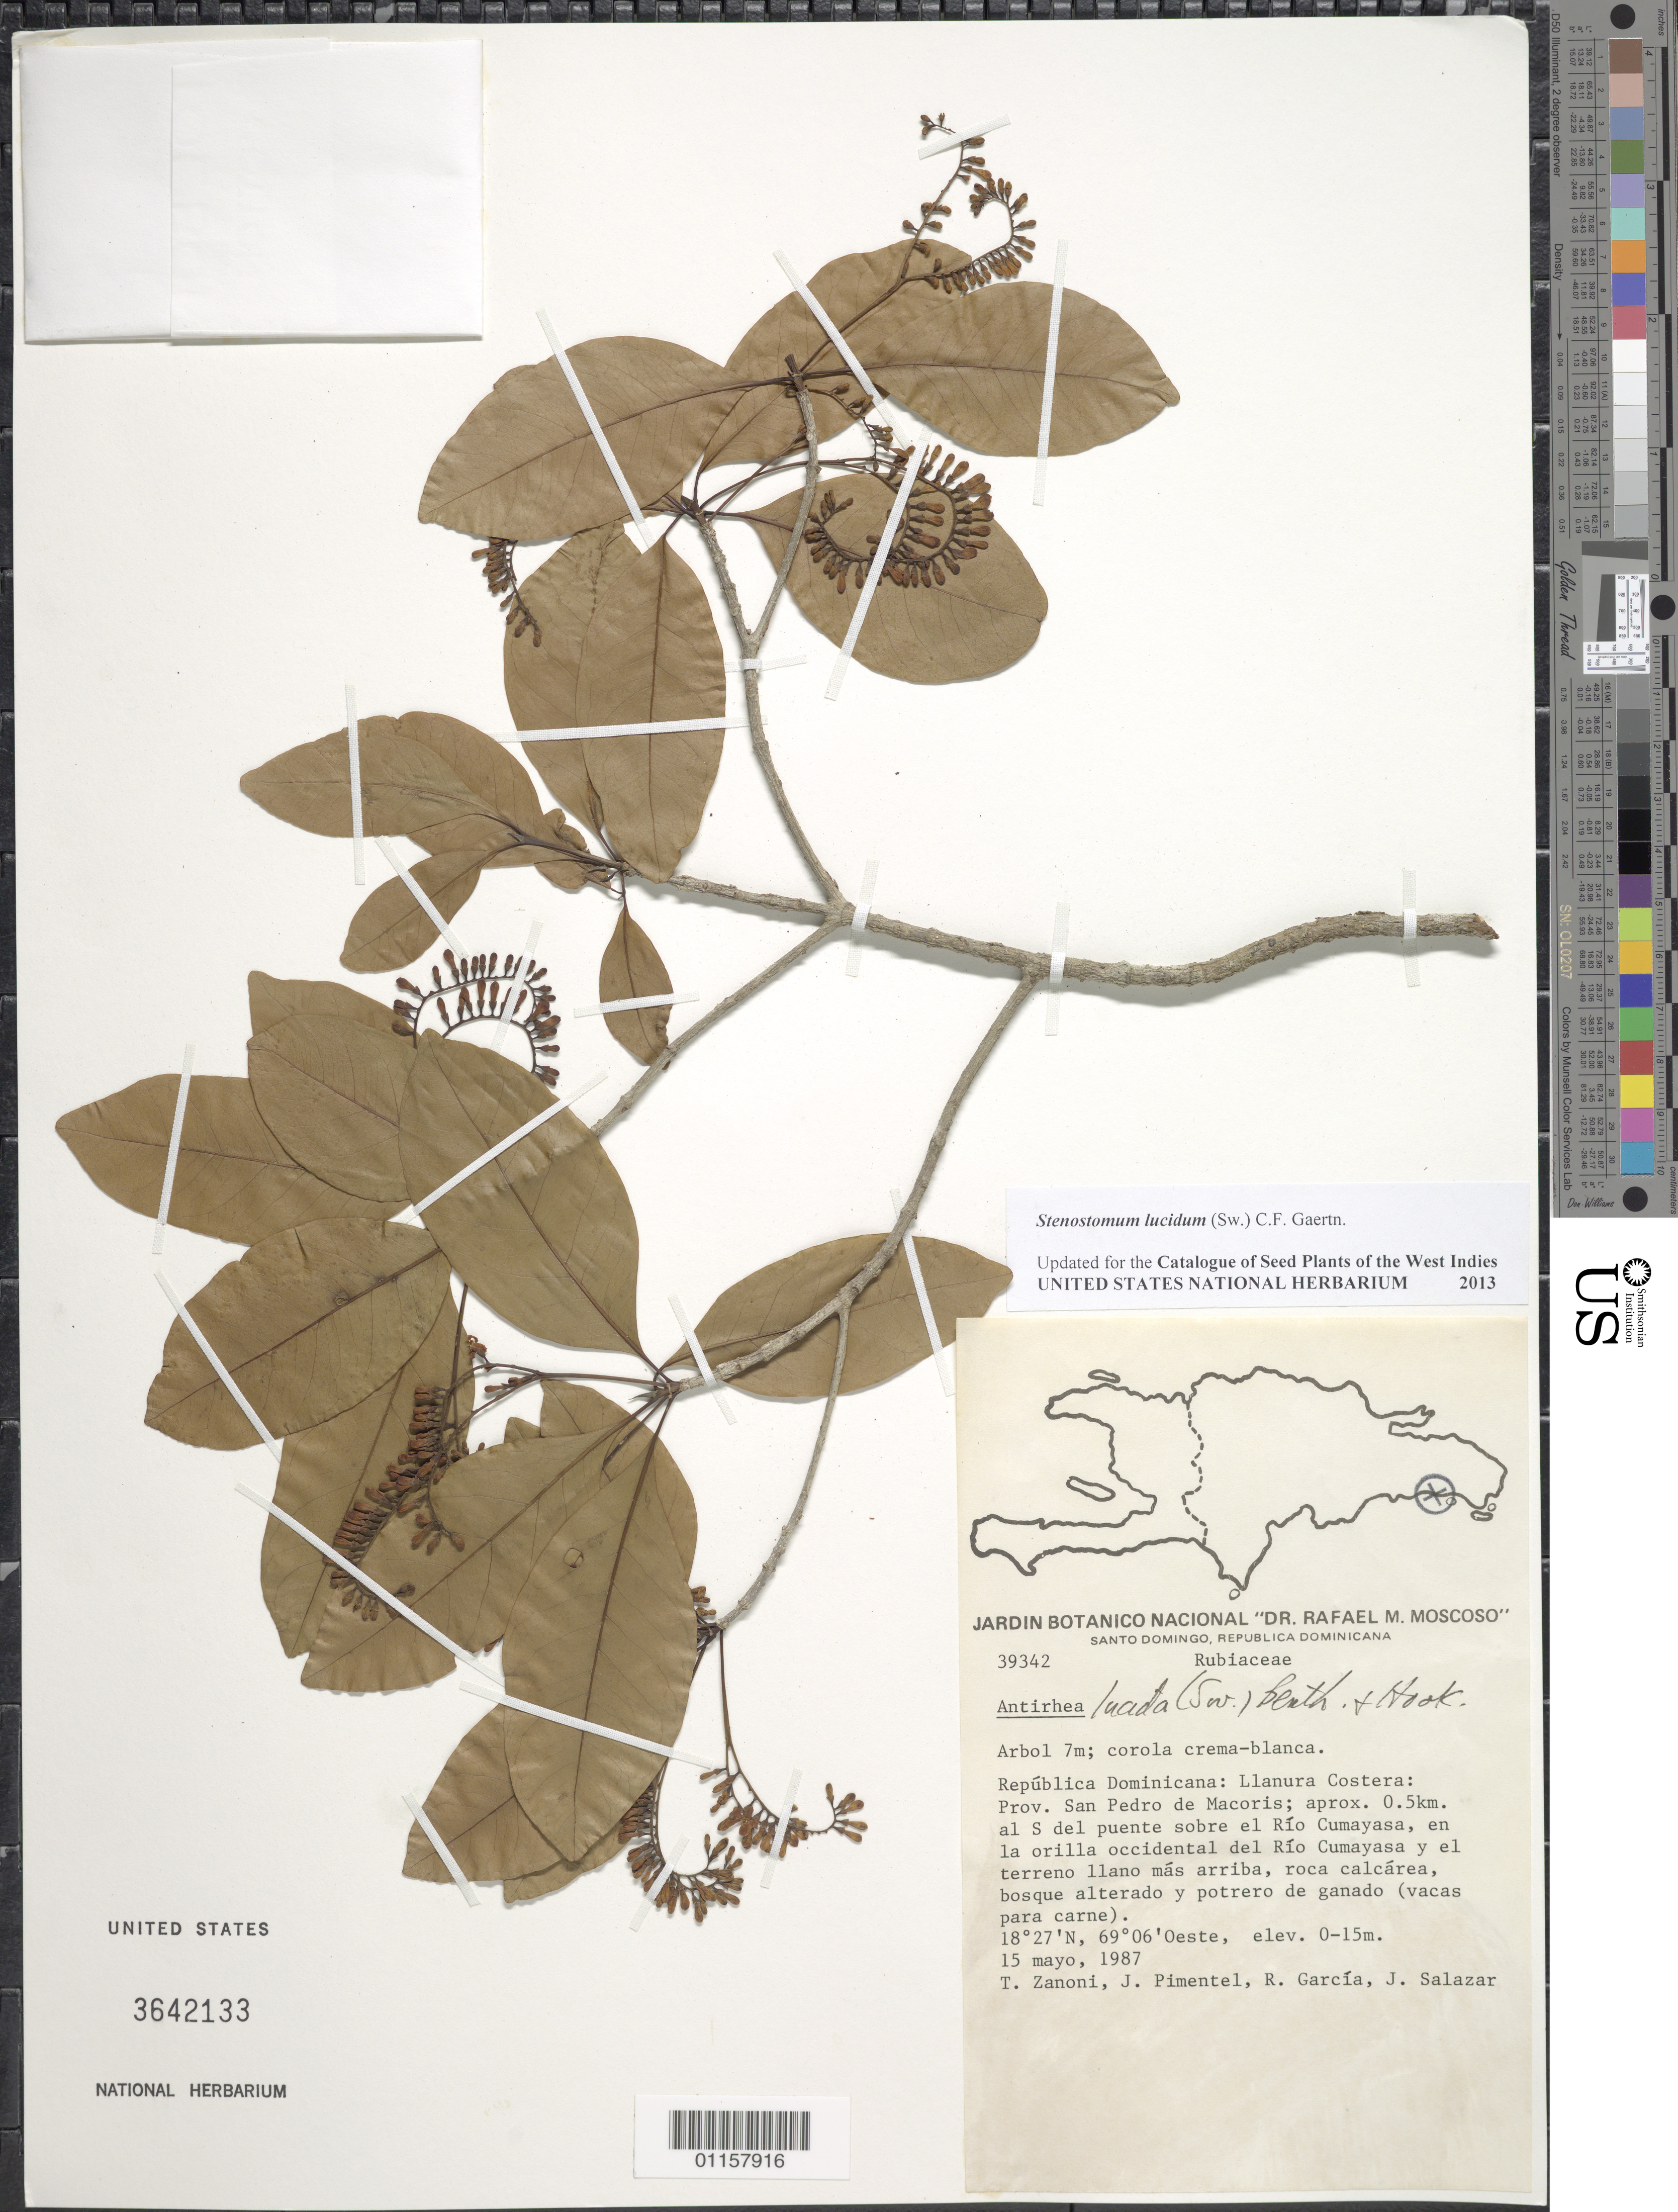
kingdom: Plantae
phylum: Tracheophyta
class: Magnoliopsida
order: Gentianales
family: Rubiaceae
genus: Stenostomum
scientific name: Stenostomum lucidum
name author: (Sw.) C.F. Gaertn.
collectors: T. A. Zanoni, J. Pimentel, R. G. García & J. Salazar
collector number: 39342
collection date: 1987-05-15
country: Dominican Republic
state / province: San Pedro de Macorís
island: Hispaniola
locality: Llanura Costera, aprox. 0.5 km al S del puente sobre el Río Cumayasa y el terreno llano más arriba.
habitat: Roca calcárea, bosque alterado y potrero de ganado (vacas para carne).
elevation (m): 0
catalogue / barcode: US 3642133